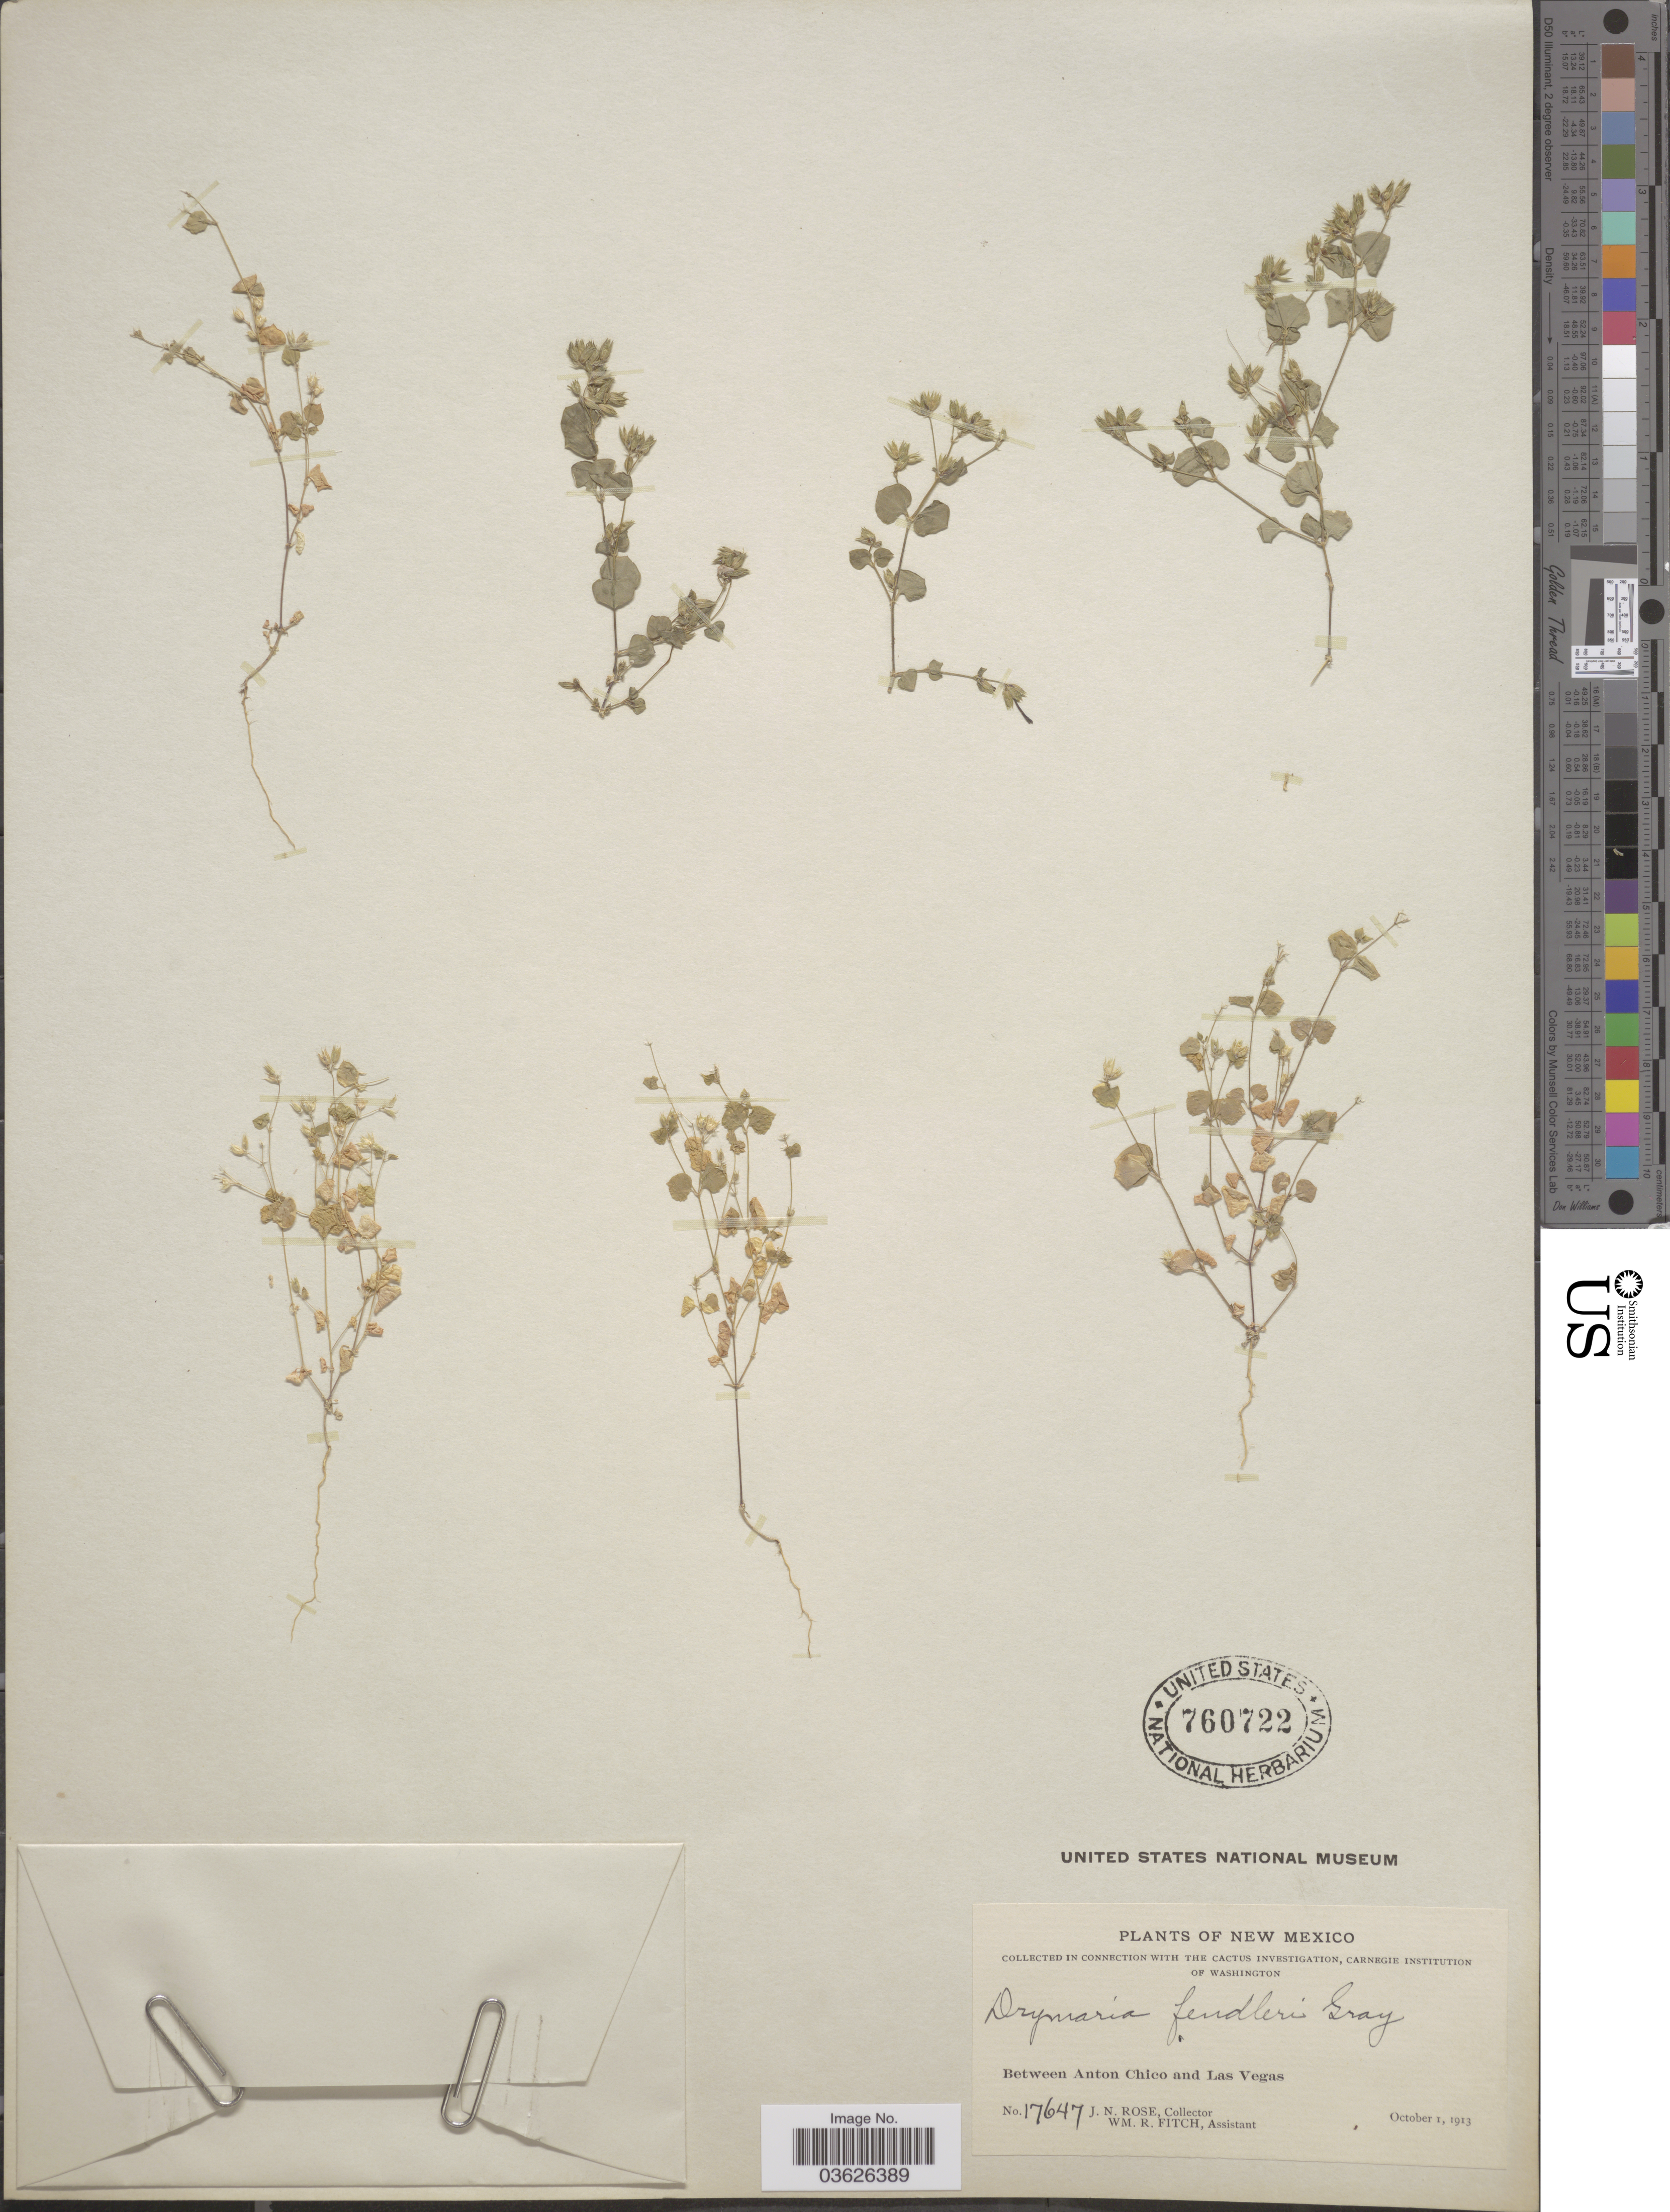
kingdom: Plantae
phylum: Tracheophyta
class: Magnoliopsida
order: Caryophyllales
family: Caryophyllaceae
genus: Drymaria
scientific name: Drymaria fendleri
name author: S. Watson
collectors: J. N. Rose & W. R. Fitch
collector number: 17647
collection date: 1913-10-01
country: United States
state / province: New Mexico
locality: Between Anton Chico and Las Vegas.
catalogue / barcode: US 760722